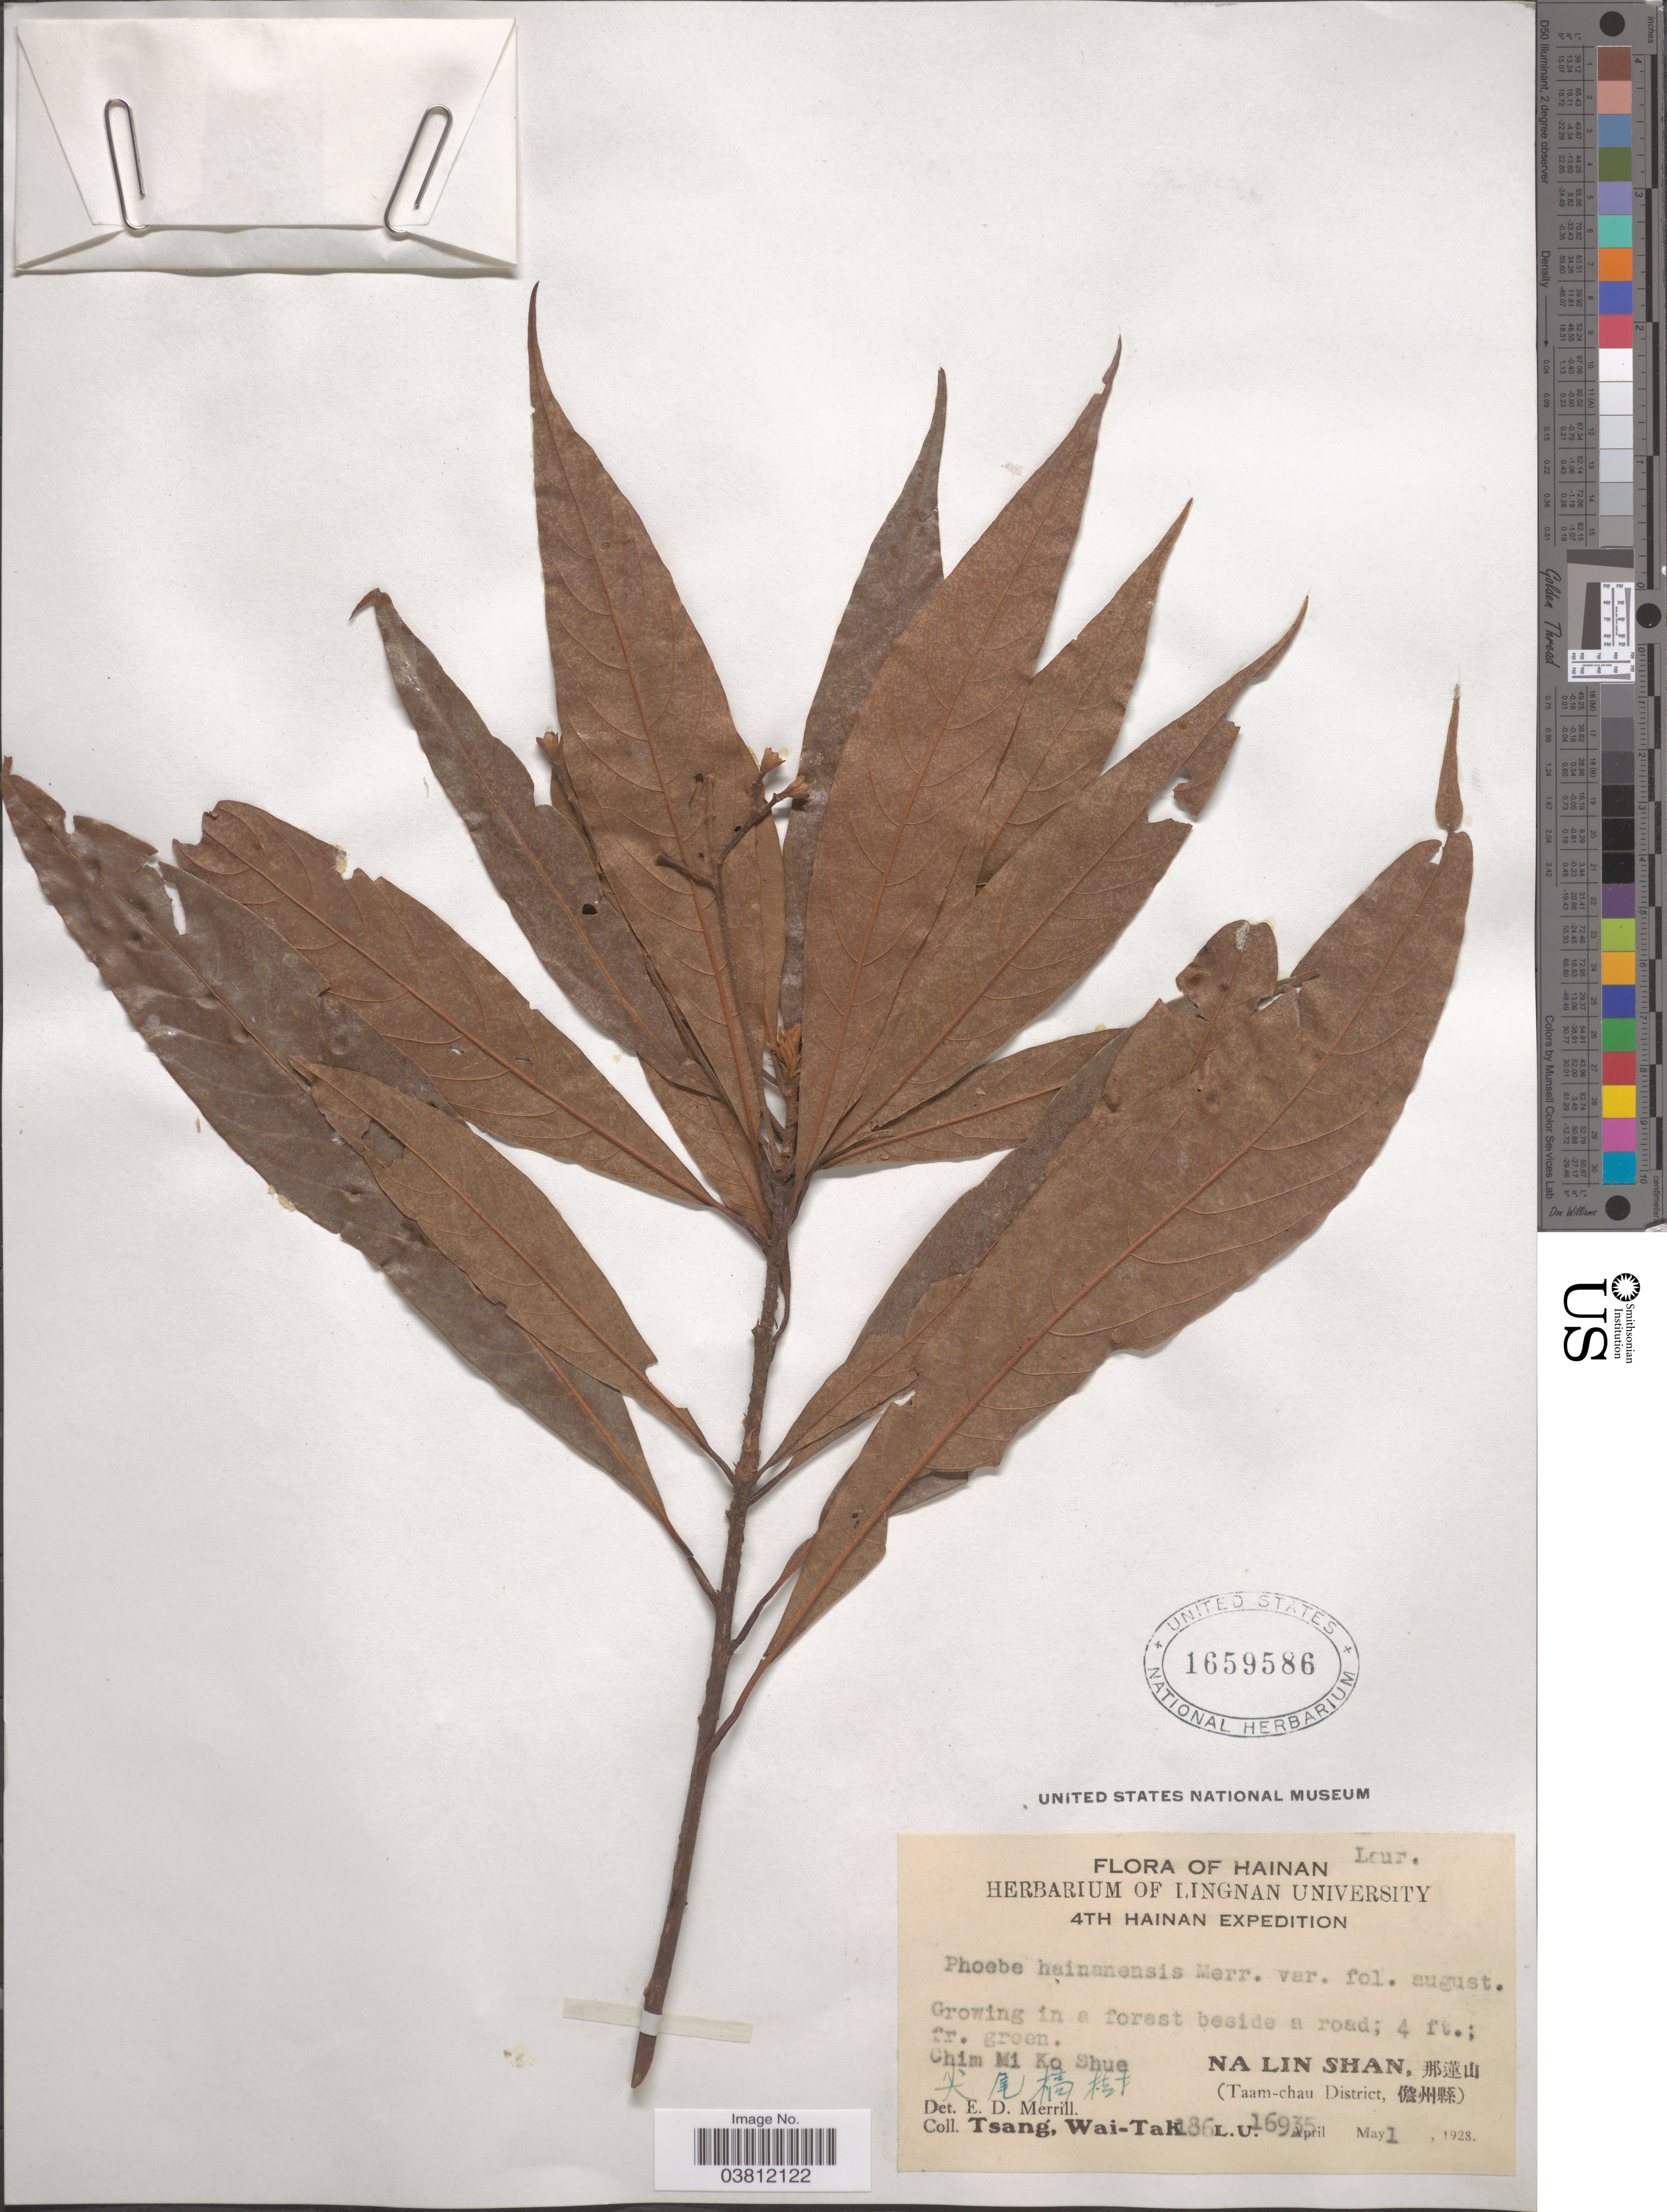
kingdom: Plantae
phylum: Tracheophyta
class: Magnoliopsida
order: Laurales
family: Lauraceae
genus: Phoebe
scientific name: Phoebe hainanensis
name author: Merr.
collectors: W. T. Tsang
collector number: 186L.U.16935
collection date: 1928-05-01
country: China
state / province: Hainan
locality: Chim Mi Ko Shue. Na Lin Shan, X. (Taam-chau District, X).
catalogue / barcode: US 1659586